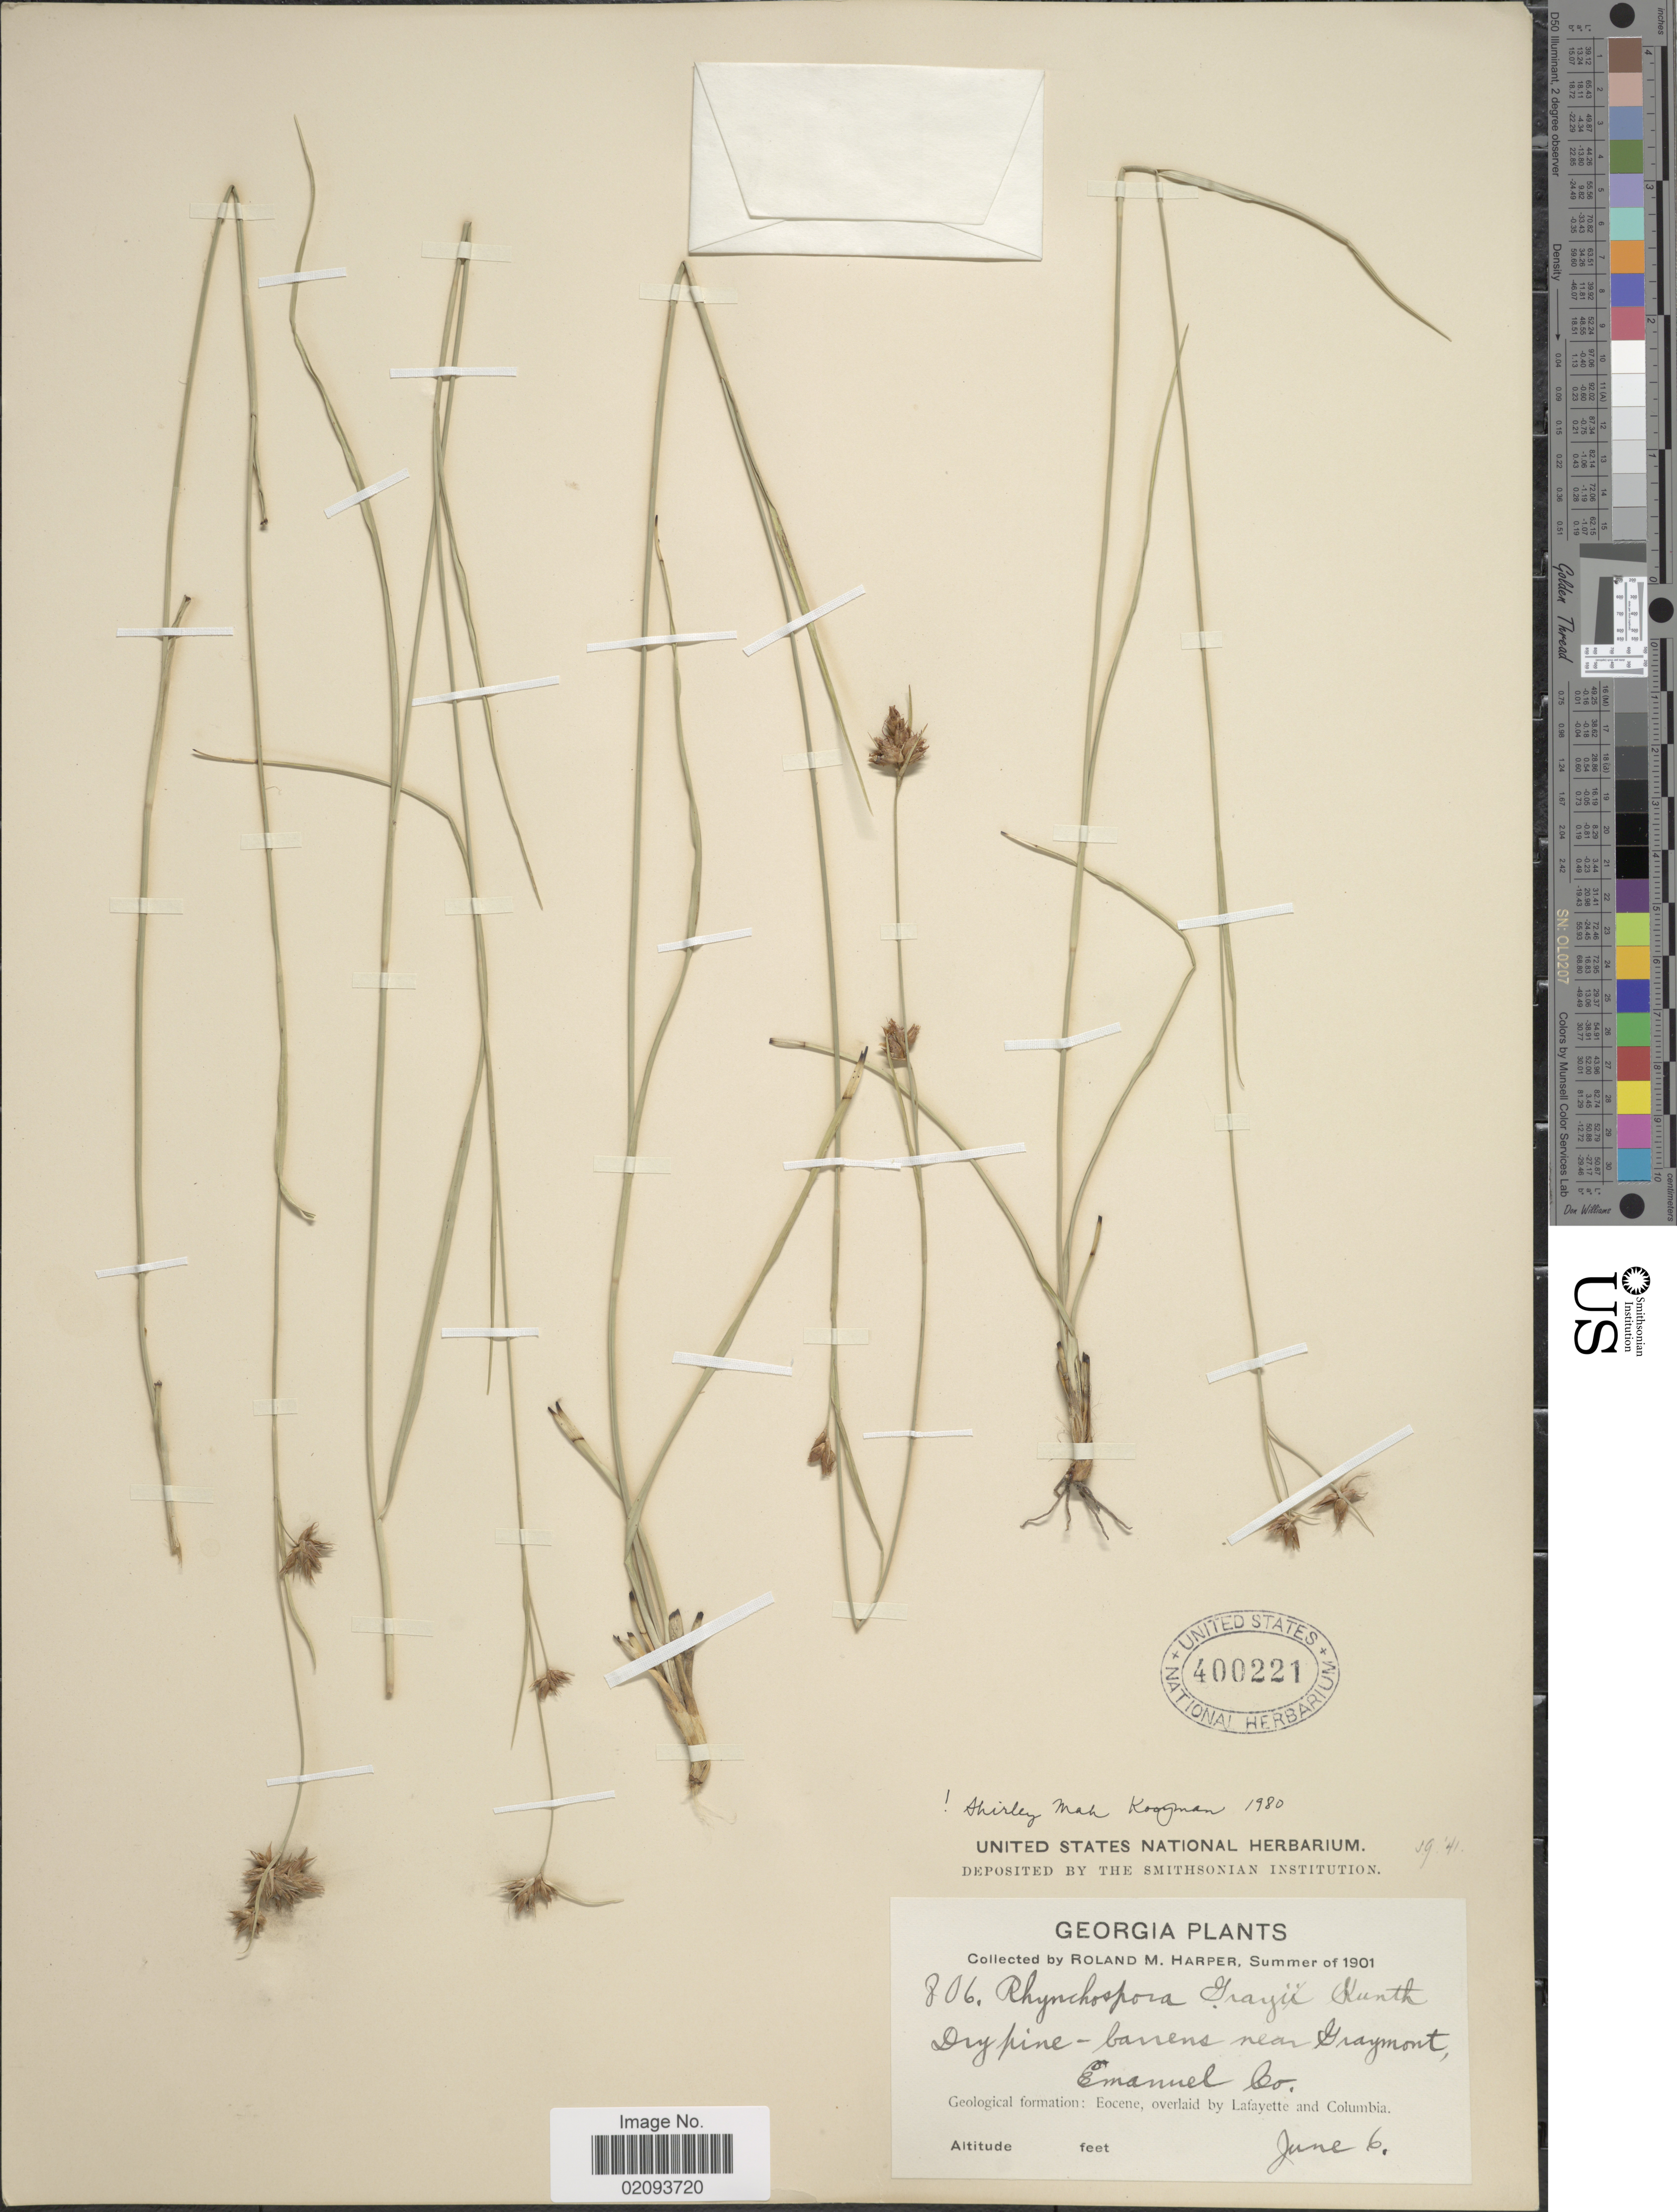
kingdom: Plantae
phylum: Tracheophyta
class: Liliopsida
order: Poales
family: Cyperaceae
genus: Rhynchospora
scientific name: Rhynchospora grayi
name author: Kunth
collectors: R. M. Harper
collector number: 806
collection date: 1901-06-06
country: United States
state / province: Georgia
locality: Dry pine-barrens near Graymont, Emanuel Co. Geological formation: Eocene, overlaid by Lafayette and Columbia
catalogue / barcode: US 400221